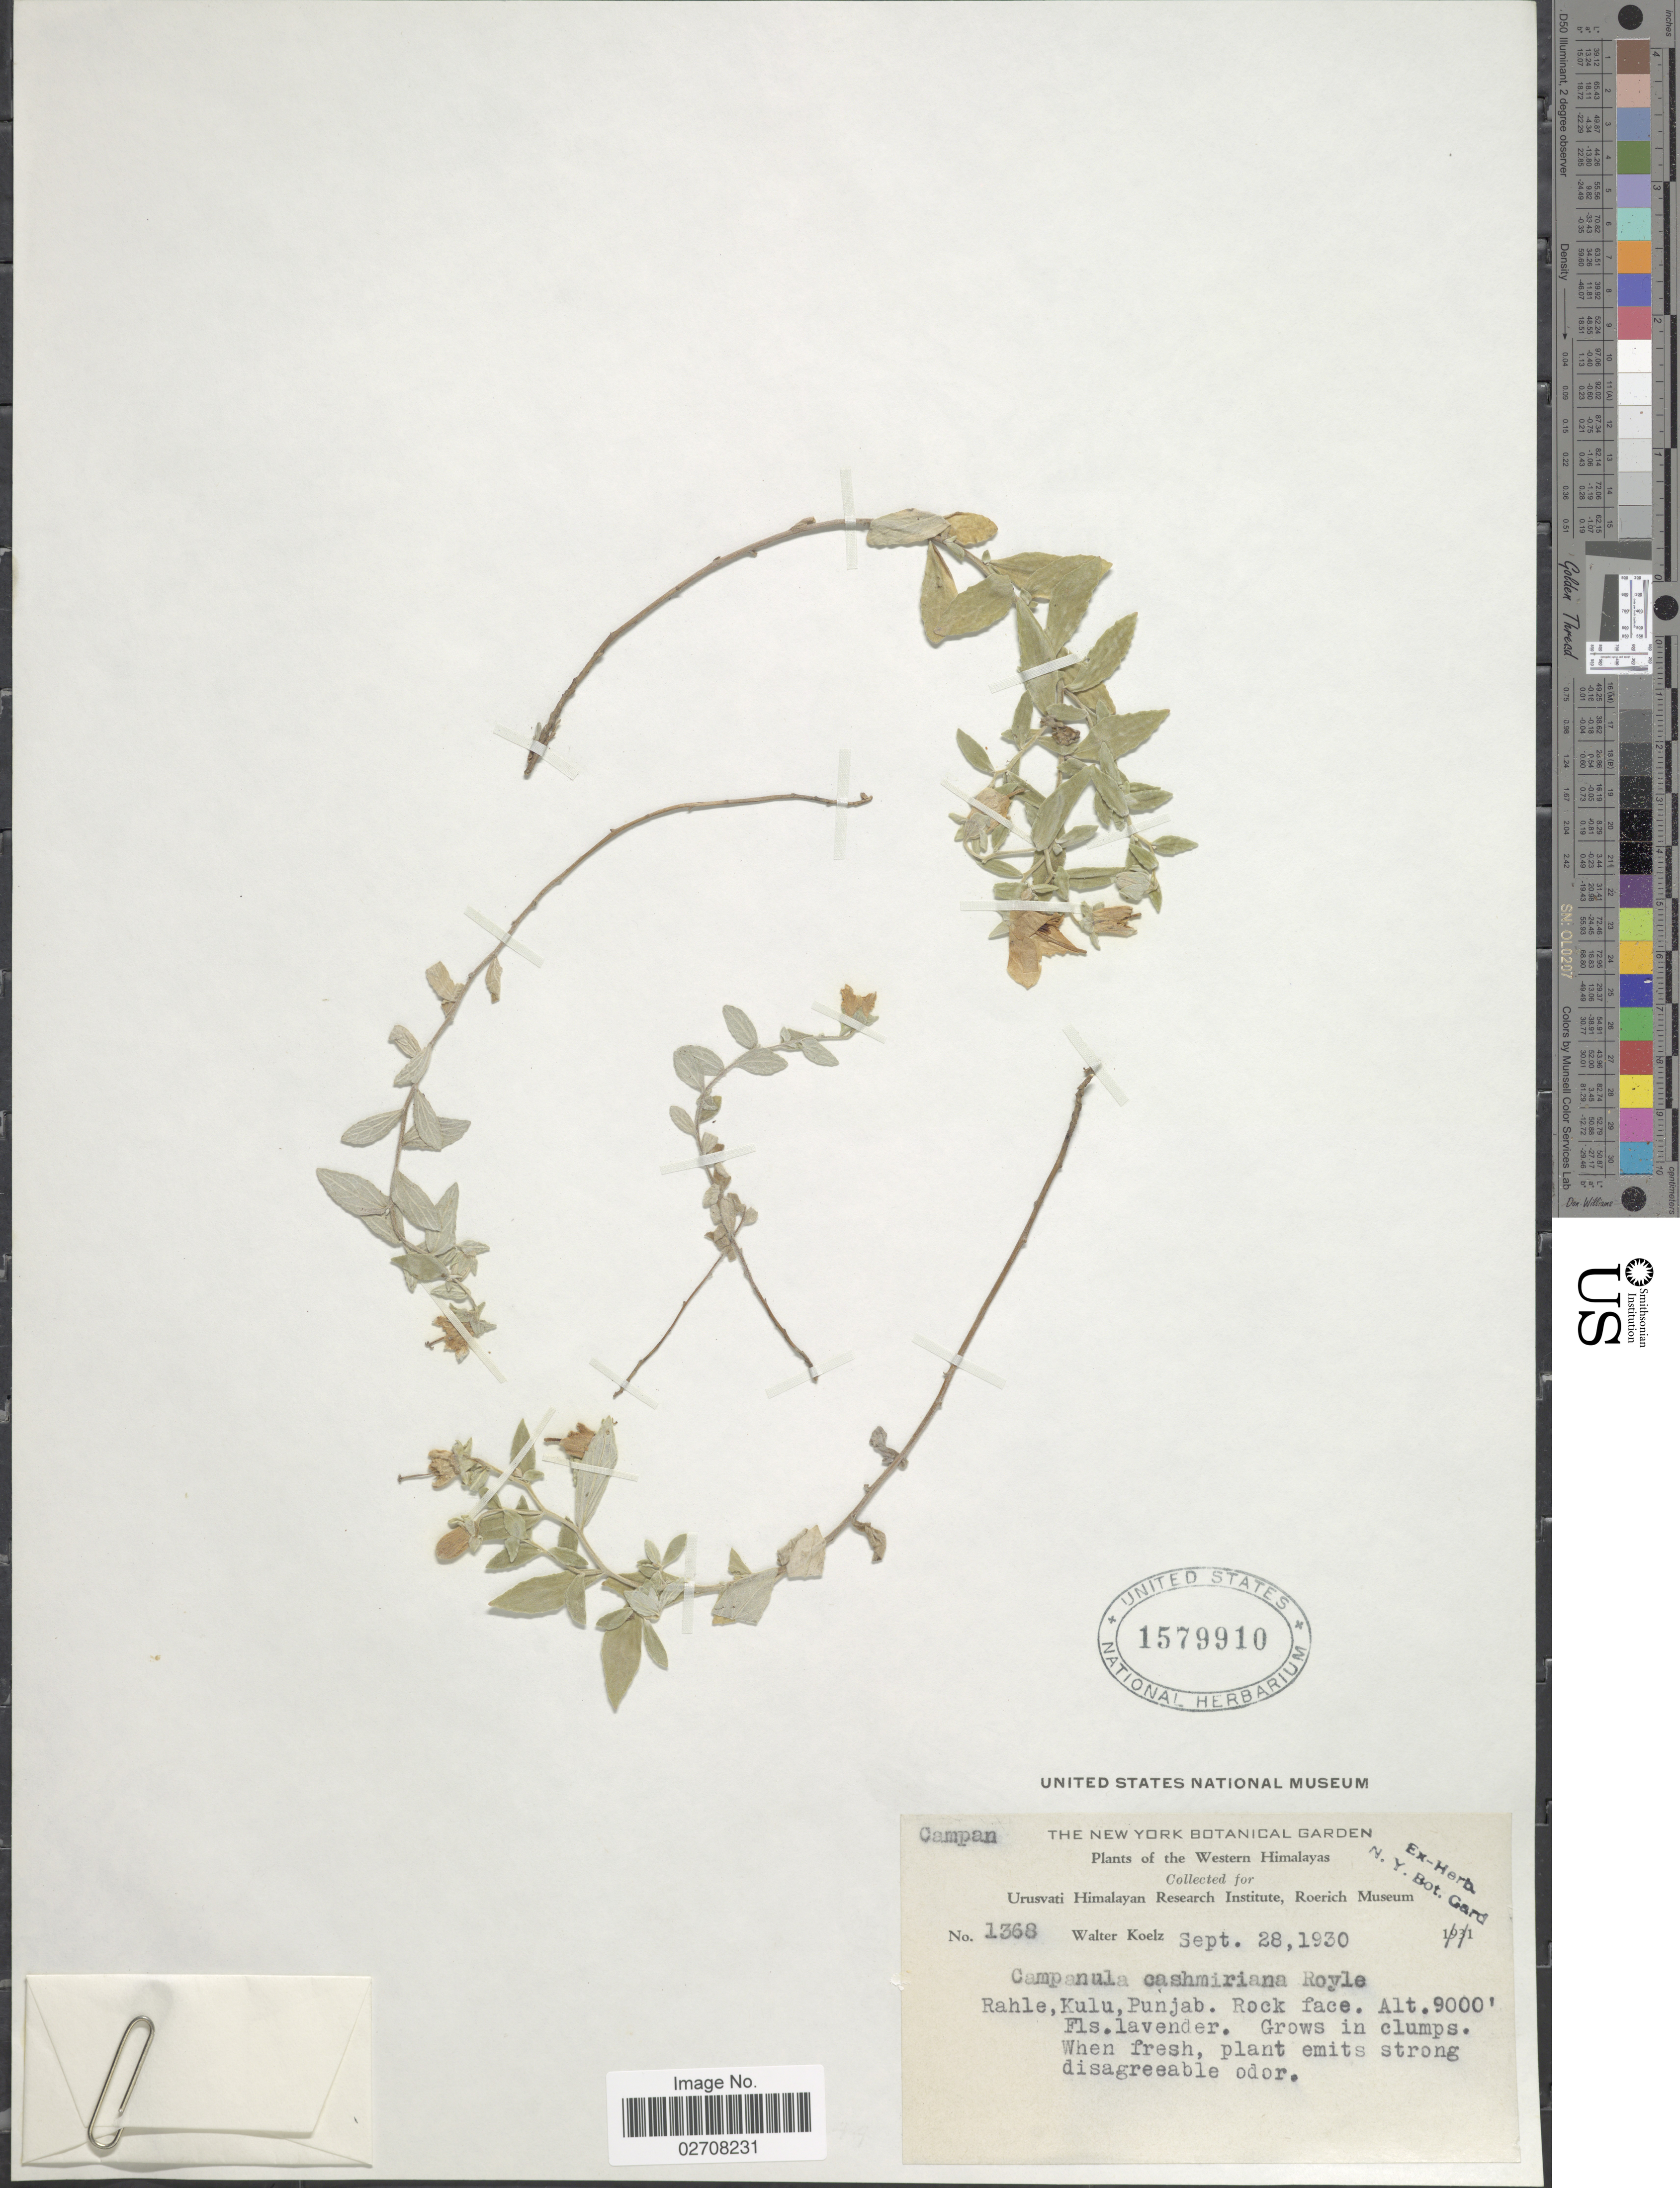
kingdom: Plantae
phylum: Tracheophyta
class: Magnoliopsida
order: Asterales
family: Campanulaceae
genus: Campanula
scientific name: Campanula cashmeriana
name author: Royle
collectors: W. N. Koelz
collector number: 1368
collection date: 1930-09-28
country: India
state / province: Punjab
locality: Western Himalayas. Rahle, Kulu, Punjab.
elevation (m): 2743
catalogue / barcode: US 1579910